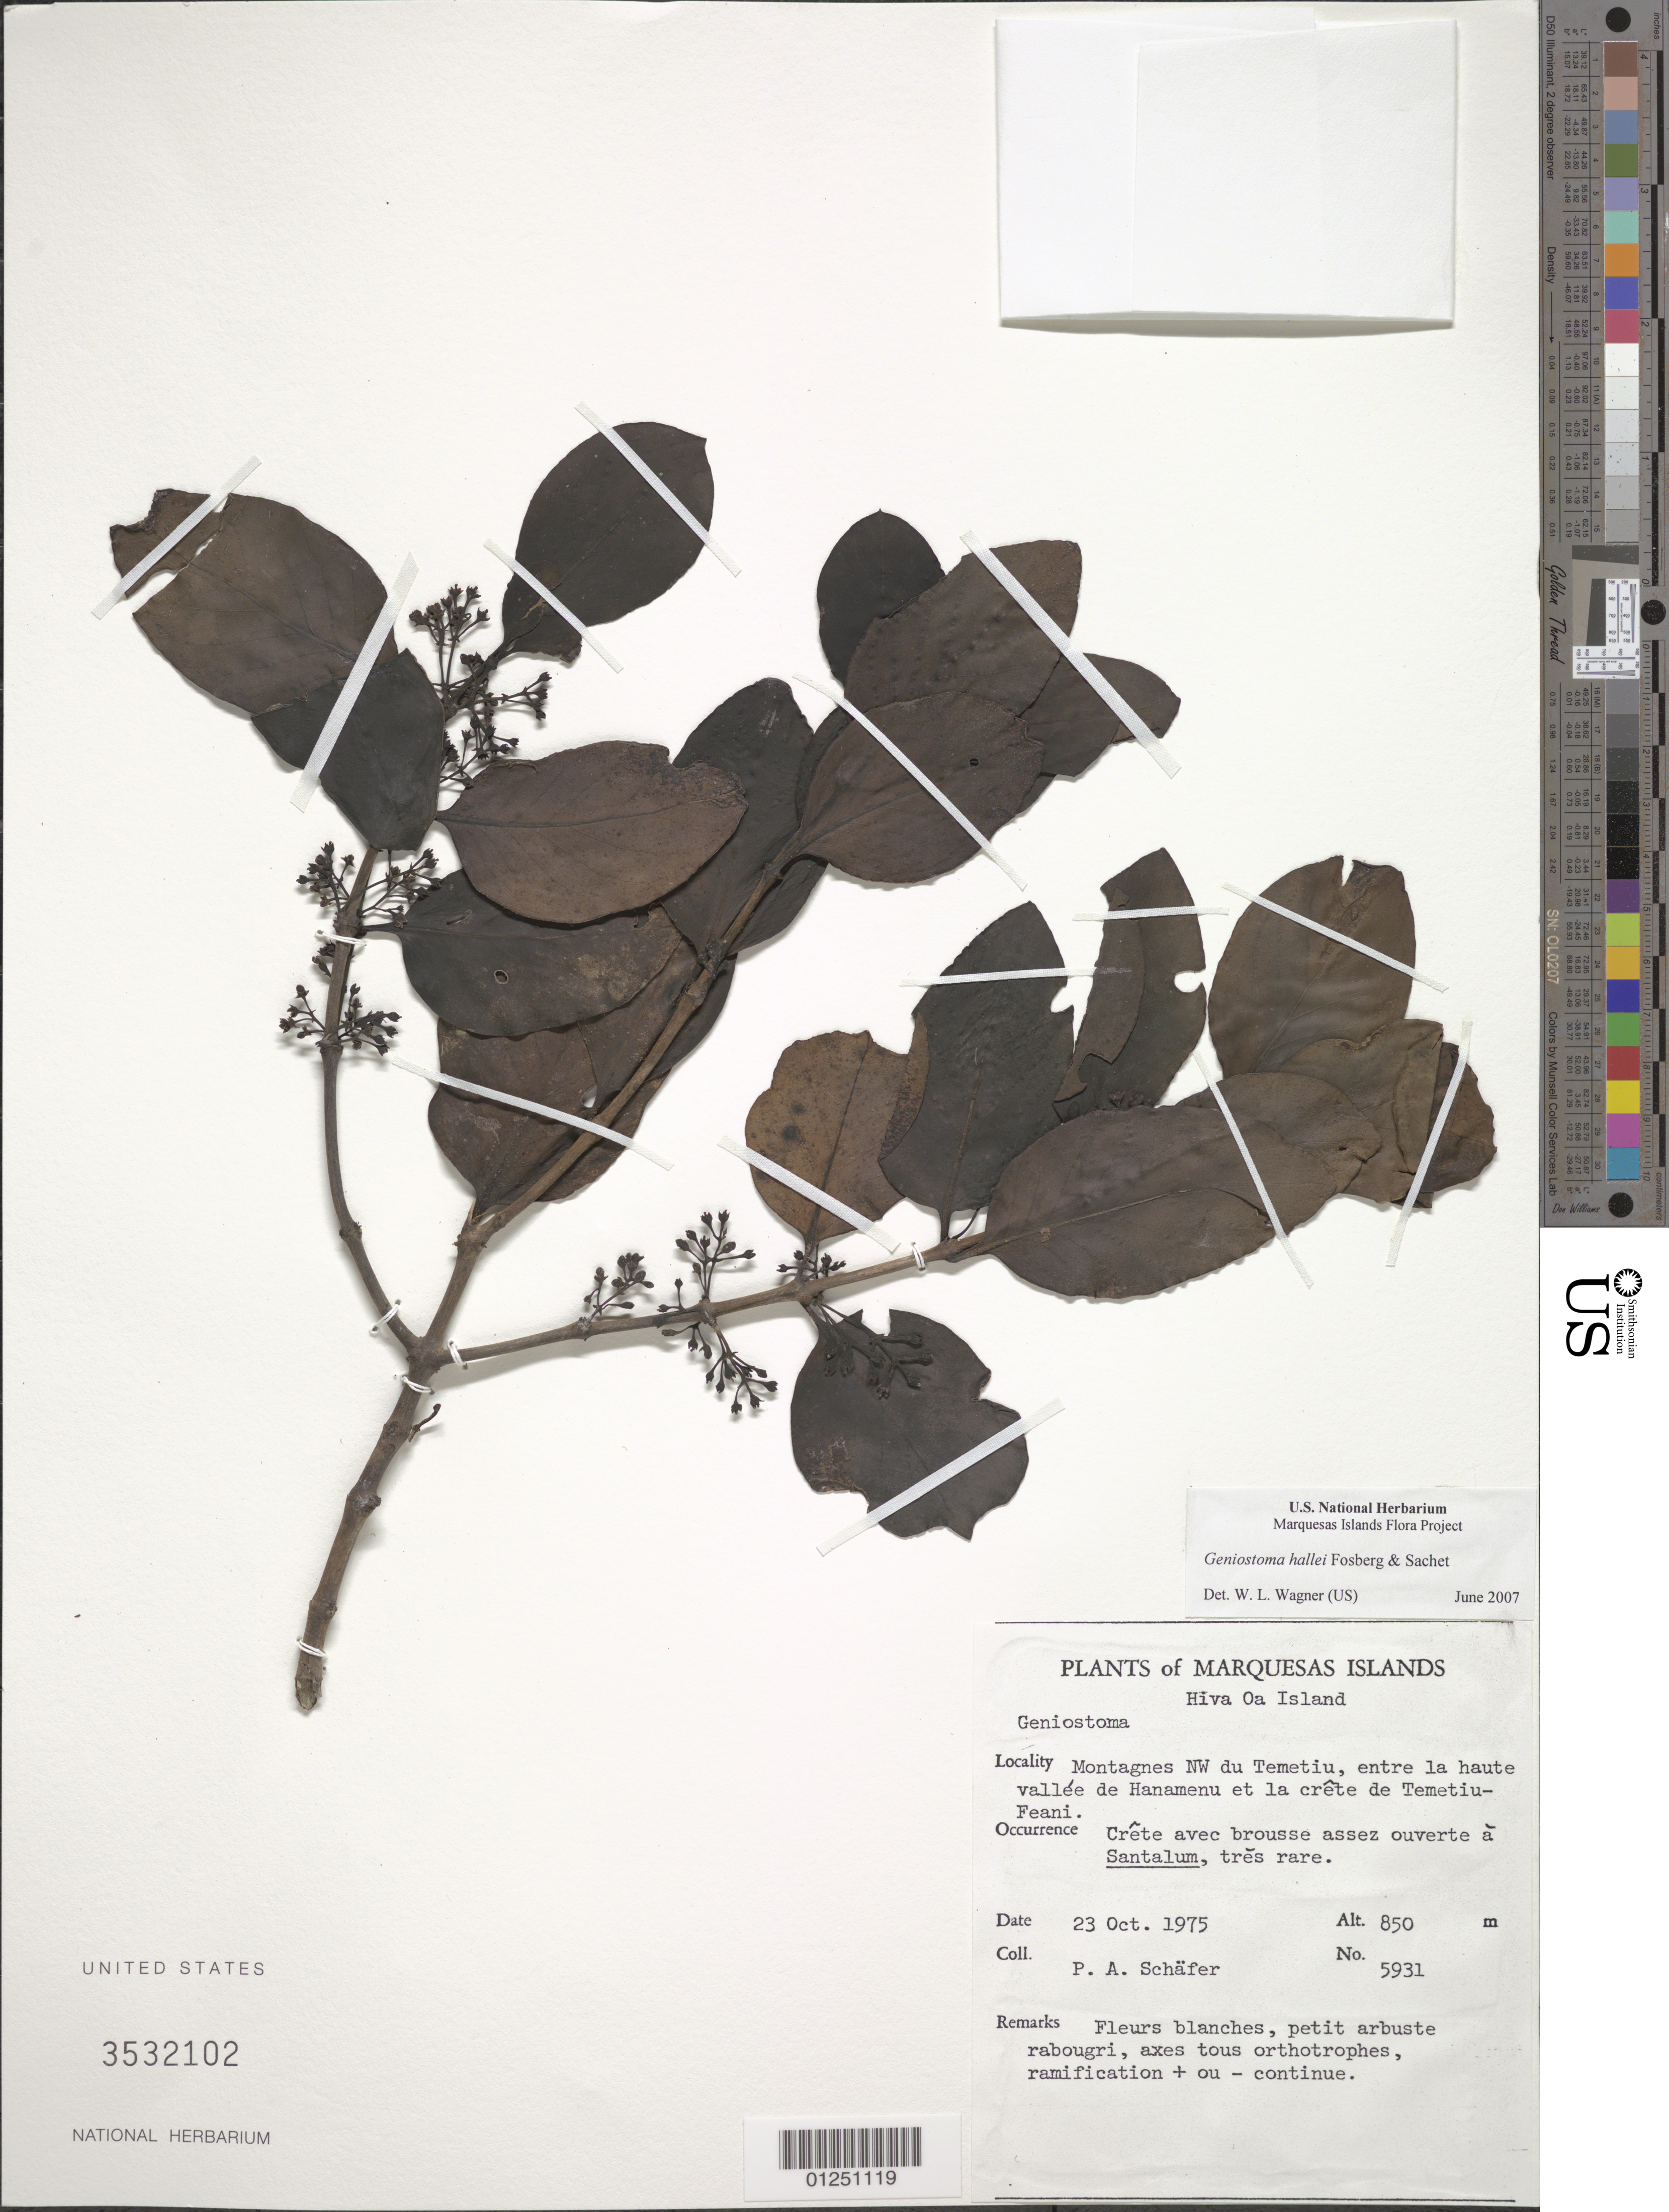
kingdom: Plantae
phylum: Tracheophyta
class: Magnoliopsida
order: Gentianales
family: Loganiaceae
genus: Geniostoma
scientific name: Geniostoma hallei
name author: Fosberg & Sachet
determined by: Wagner, W. L., (BOT), Smithsonian Institution - National Museum of Natural History (UNITED STATES)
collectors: P. A. Schäfer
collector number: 5931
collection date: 1975-10-23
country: French Polynesia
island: Hiva Oa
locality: Montagnes NW du Temetiu, entre la haute vallée de Hanamenu et la crête de Temetiu-Feani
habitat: Crête avec brousse assez ouverte à Santalum; très rare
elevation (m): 850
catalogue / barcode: US 3532102